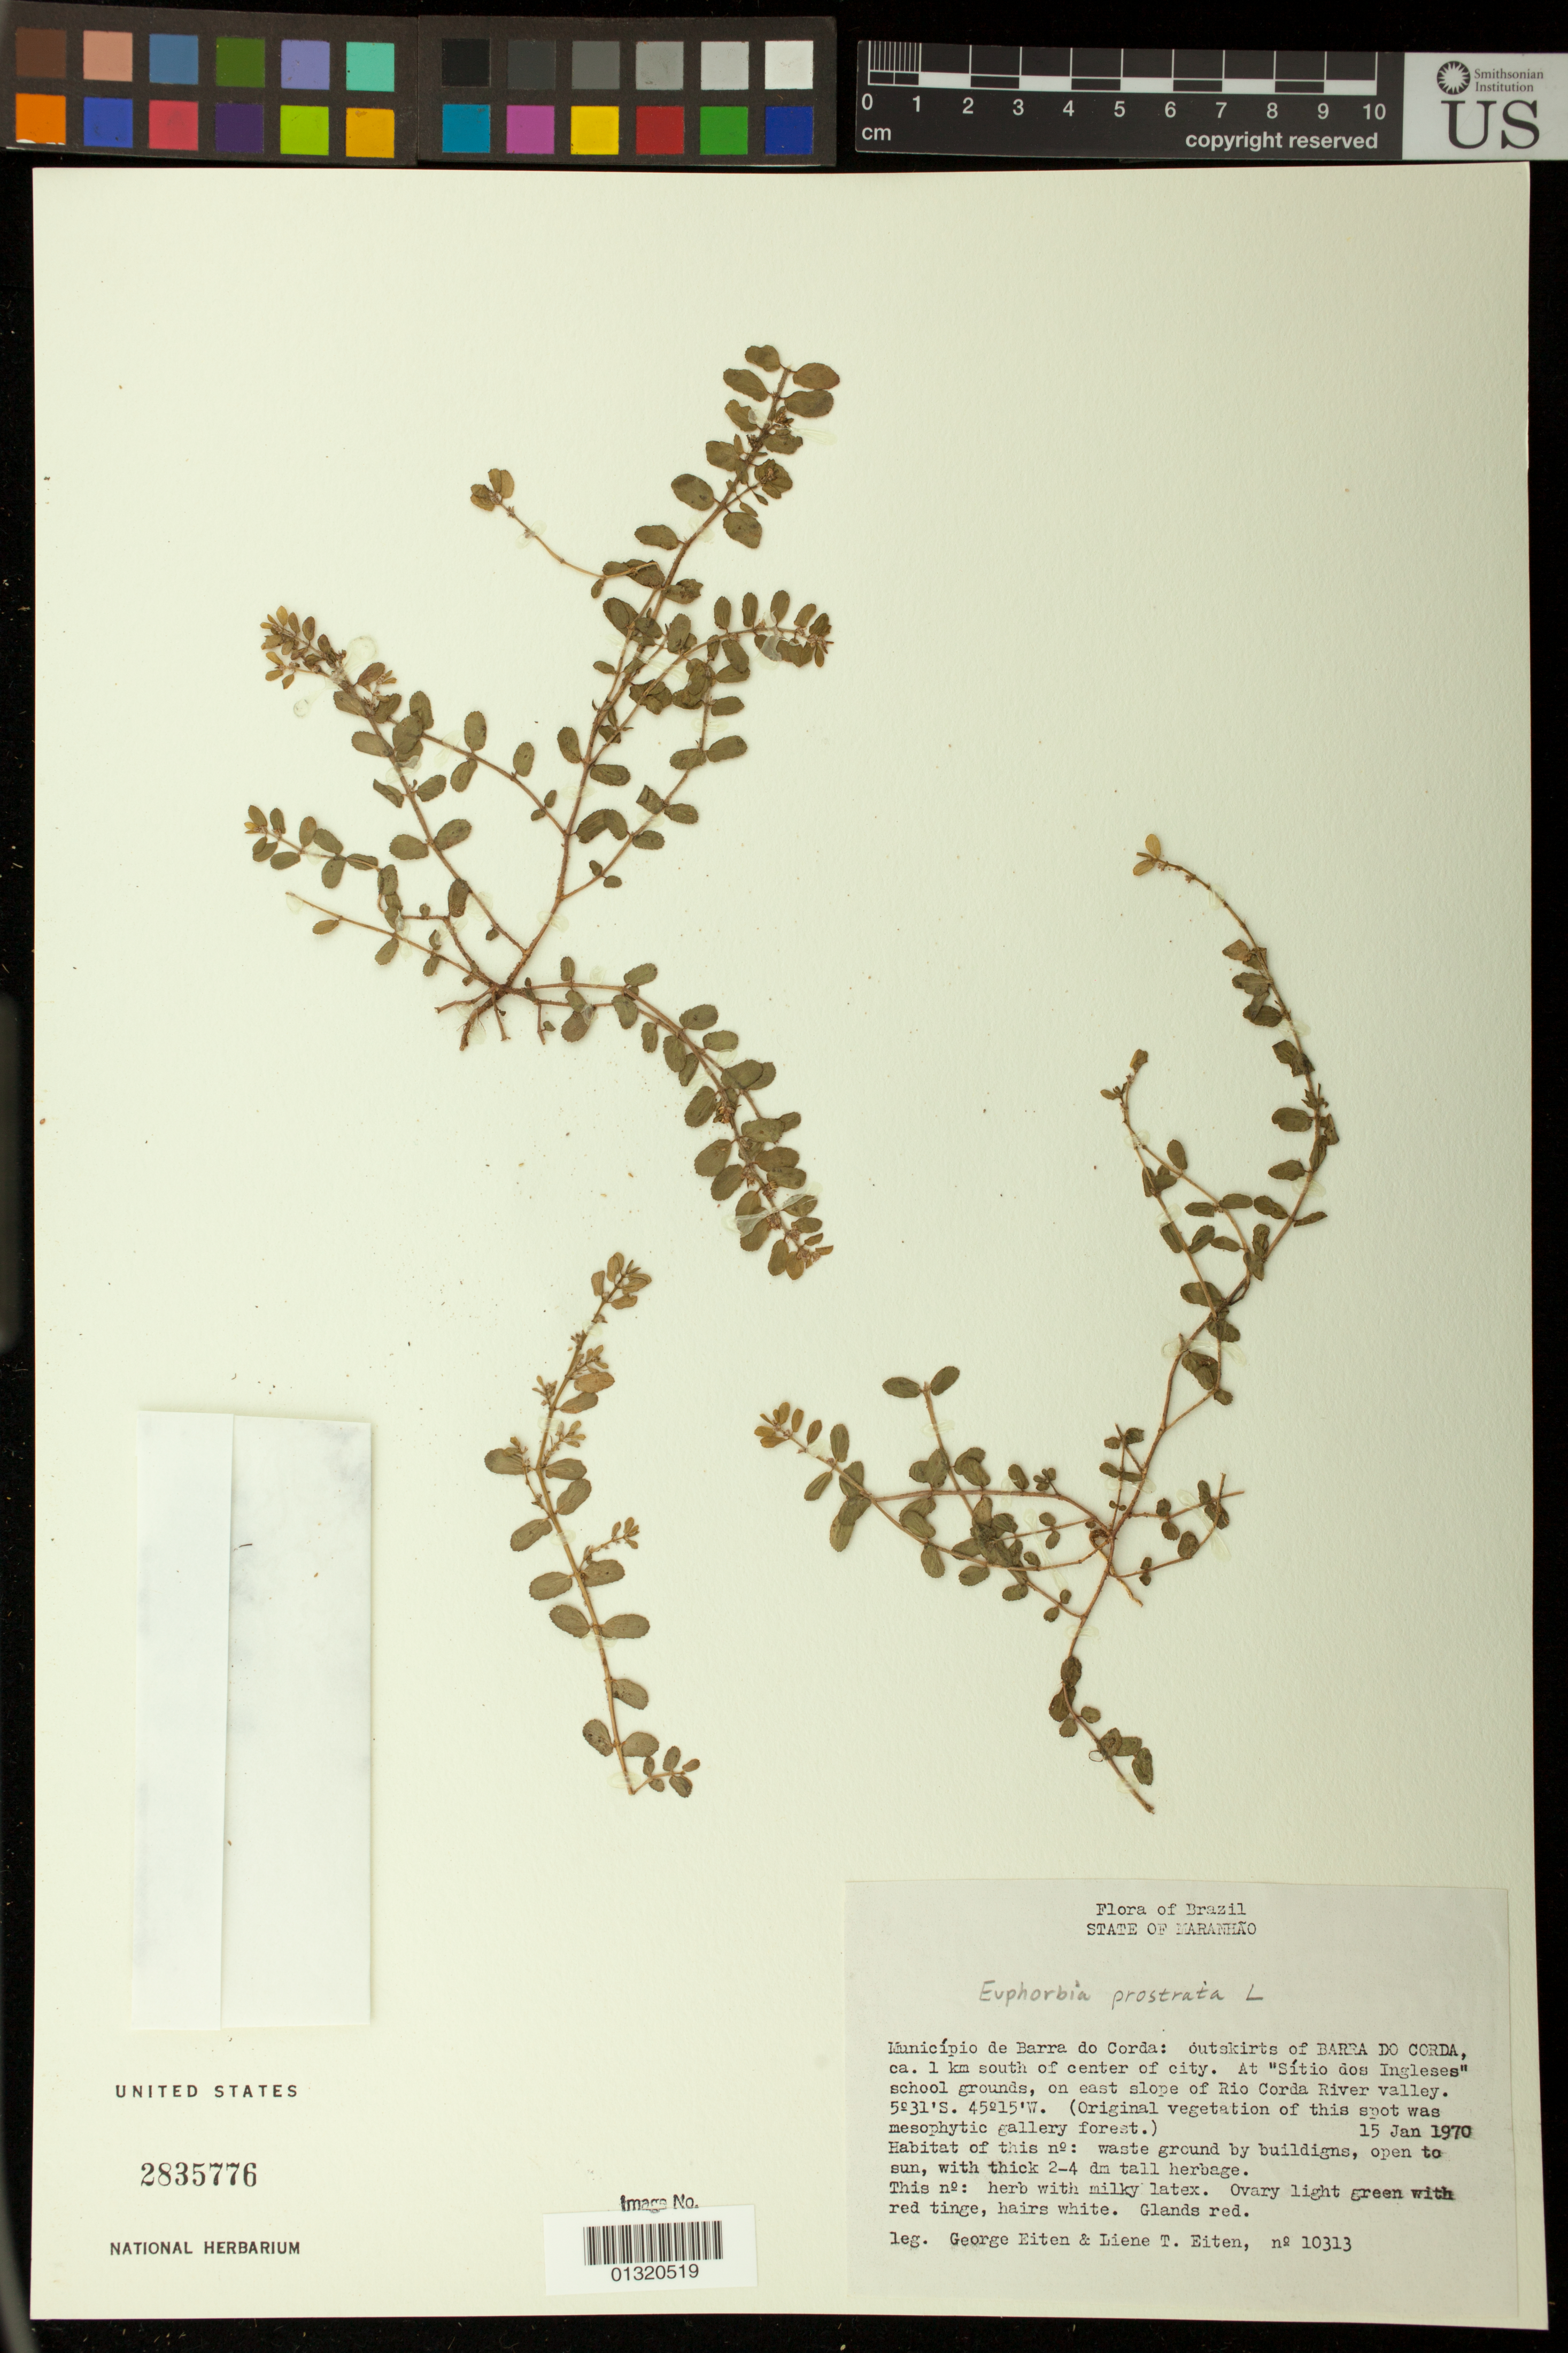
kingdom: Plantae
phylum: Tracheophyta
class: Magnoliopsida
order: Malpighiales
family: Euphorbiaceae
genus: Euphorbia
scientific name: Euphorbia prostrata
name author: Aiton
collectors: G. Eiten & L. T. Eiten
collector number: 10313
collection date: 1970-01-15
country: Brazil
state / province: Maranhão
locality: Municipio de Barra do Corda: outskirts of Barra Do Corda, ca. 1 km south of center of city. At "Sitio dos Ingleses" school grounds, on east slope of Rio Corda River valley.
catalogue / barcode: US 2835776